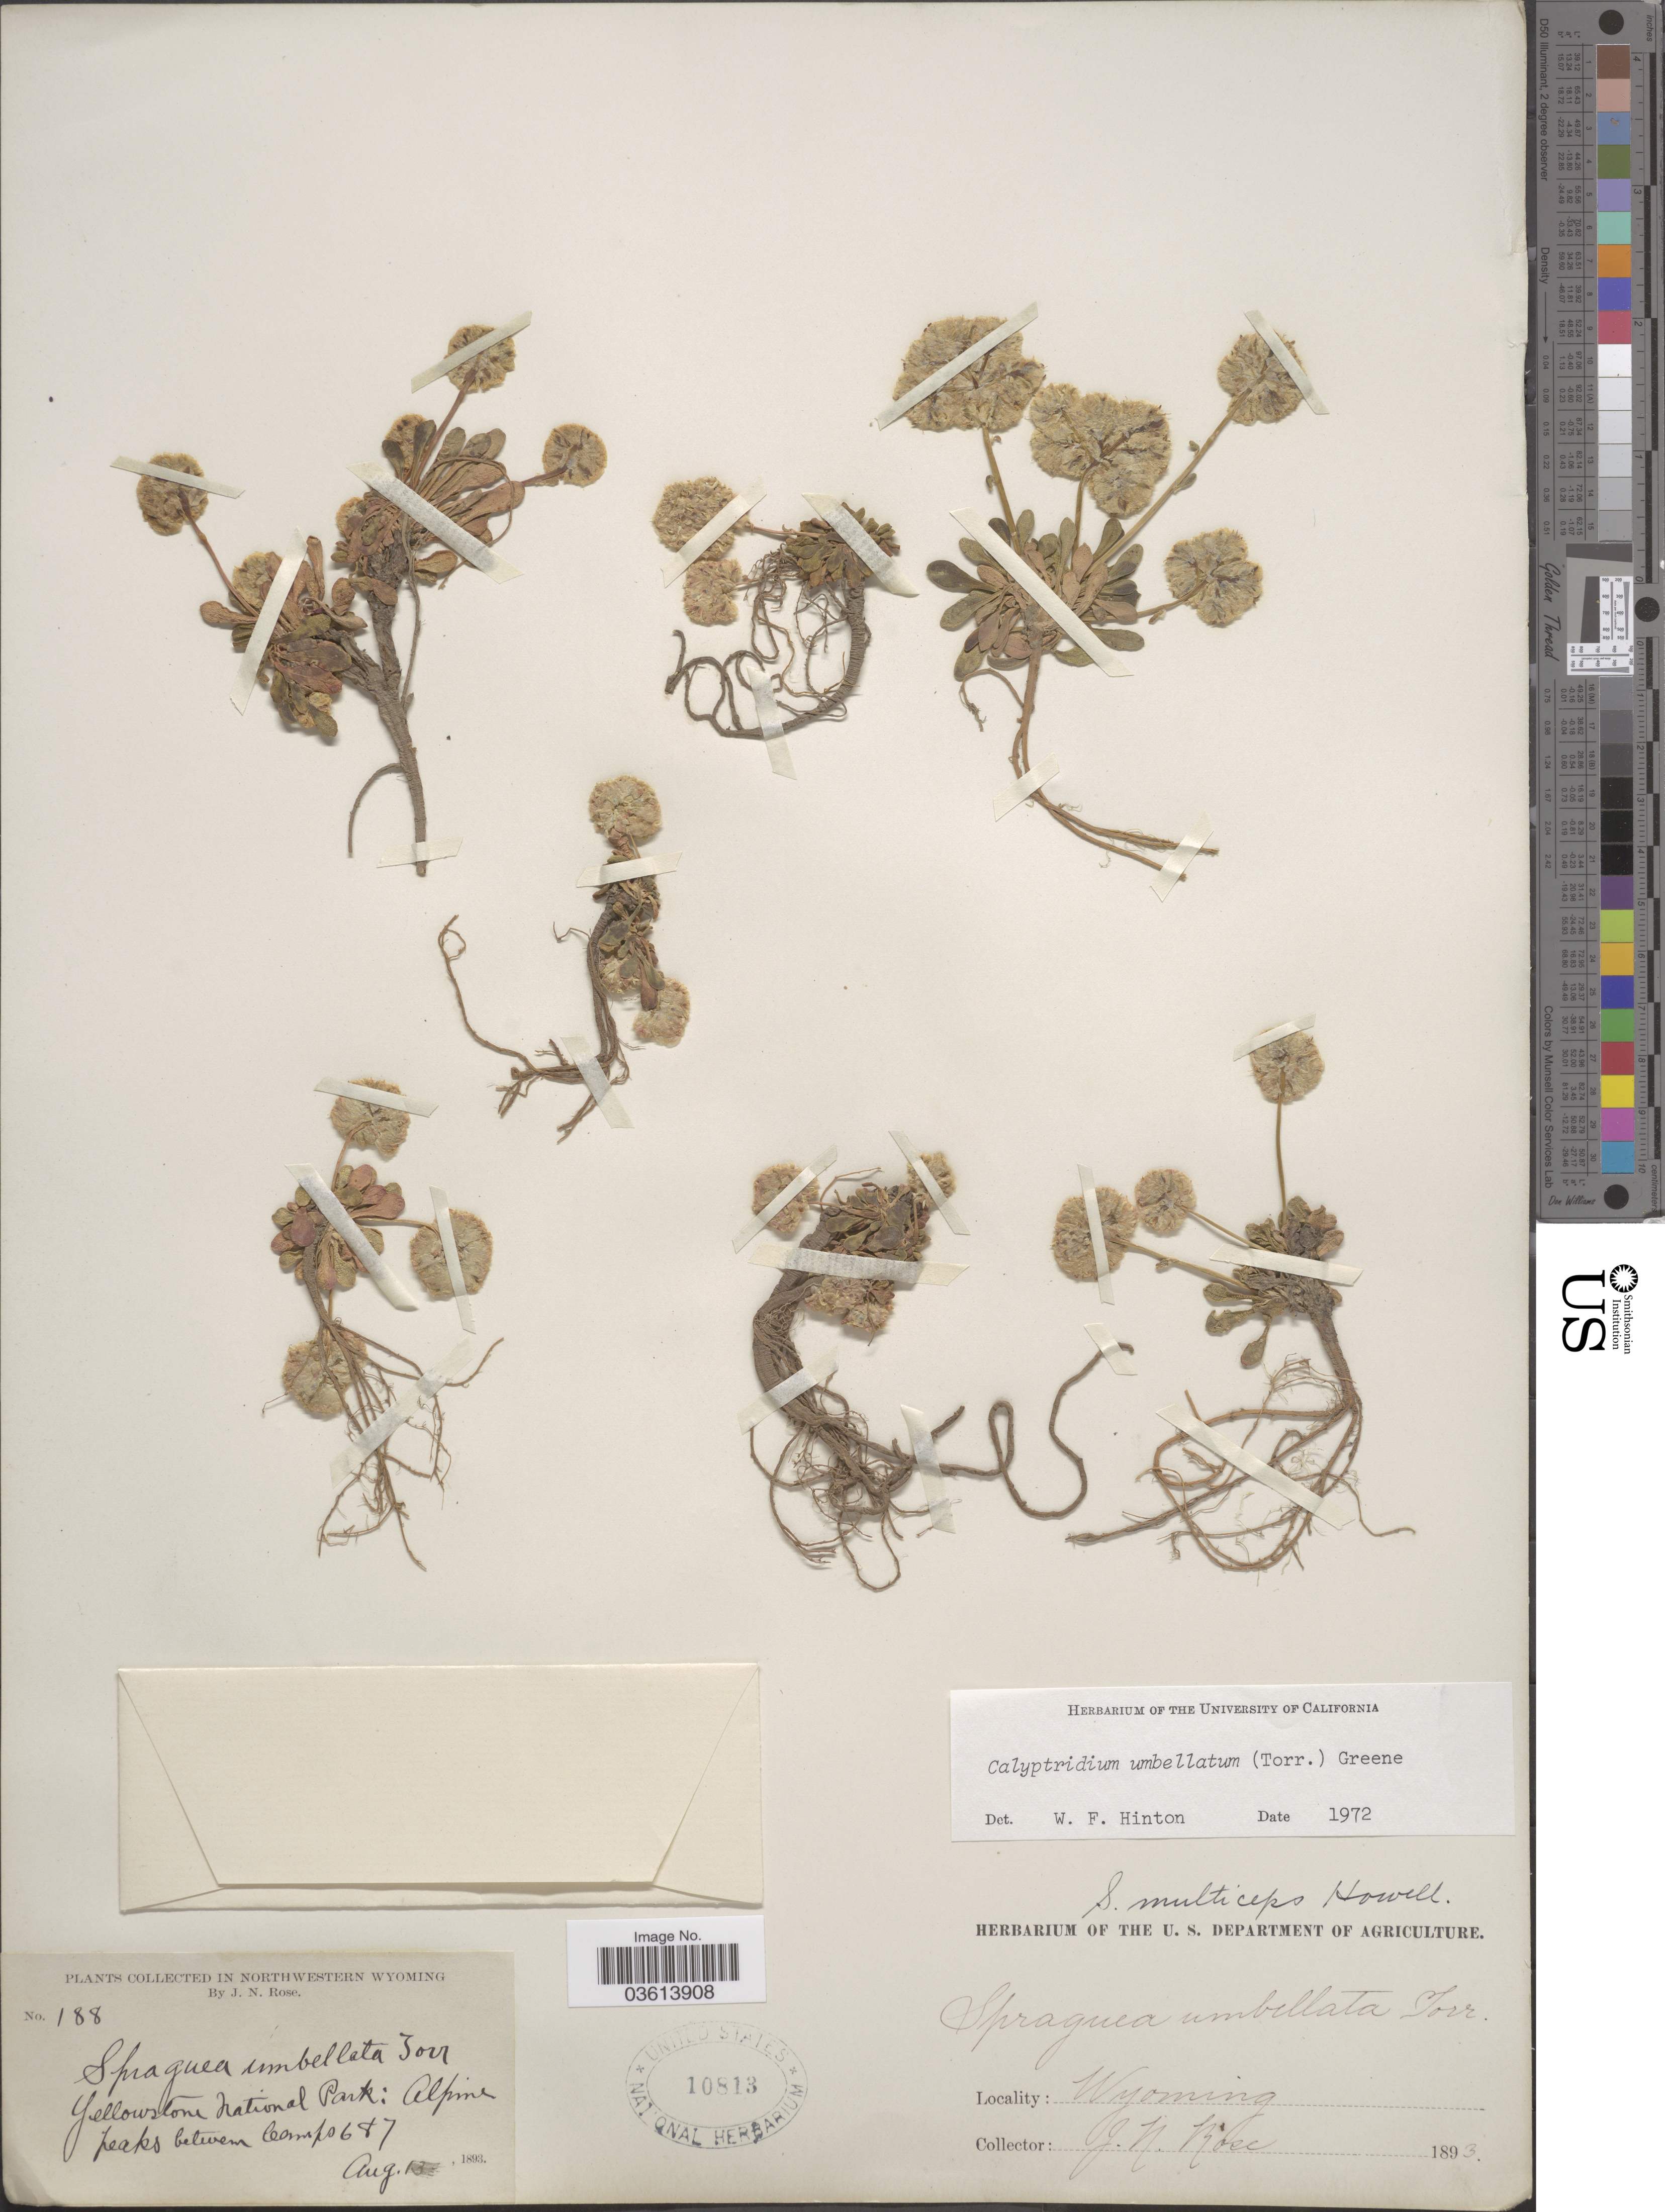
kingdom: Plantae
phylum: Tracheophyta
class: Magnoliopsida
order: Caryophyllales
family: Montiaceae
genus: Calyptridium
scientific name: Calyptridium umbellatum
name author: (Torr.) Greene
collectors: J. N. Rose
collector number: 188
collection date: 1893-08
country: United States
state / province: Wyoming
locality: Northwestern Wyoming. Yellowstone National Park: Alpine peaks between Camp 6 & 7.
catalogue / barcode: US 10813